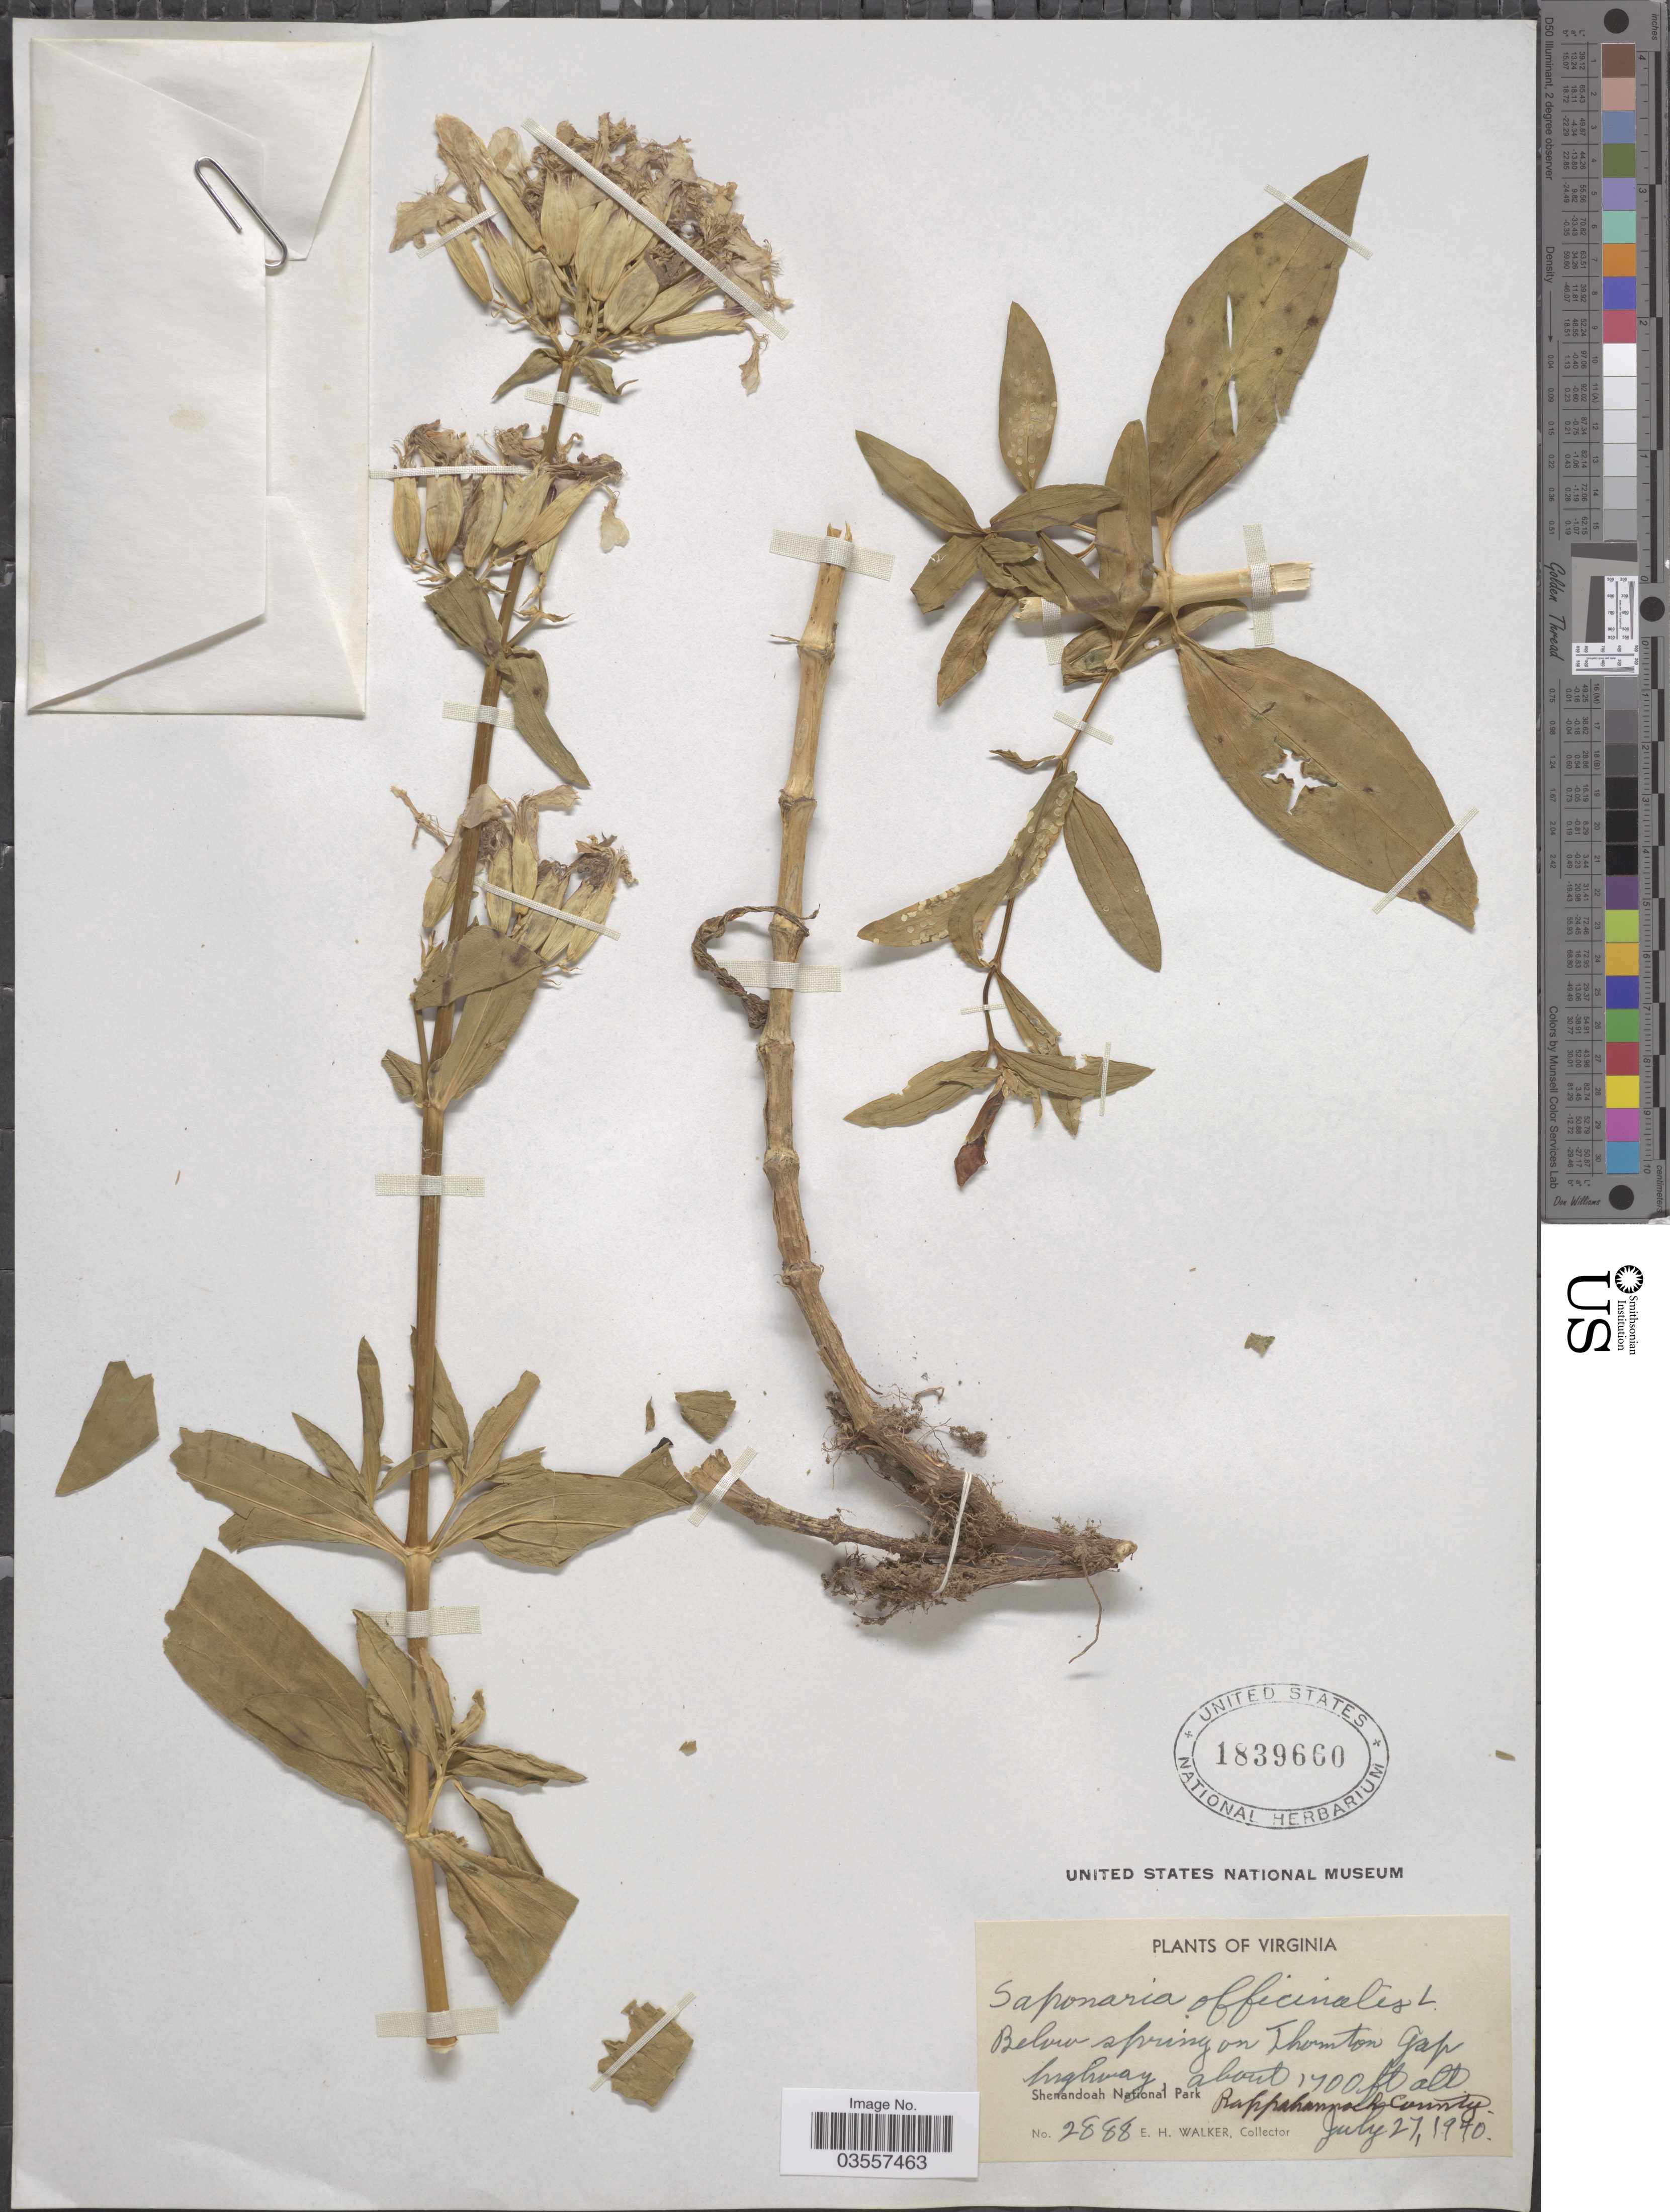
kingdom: Plantae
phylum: Tracheophyta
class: Magnoliopsida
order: Caryophyllales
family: Caryophyllaceae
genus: Saponaria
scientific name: Saponaria officinalis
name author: L.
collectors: E. H. Walker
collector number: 2888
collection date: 1940-07-27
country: United States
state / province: Virginia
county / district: Rappahannock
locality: Below spring on Thornton Gap highway. Shenandoah National Park.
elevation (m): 518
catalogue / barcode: US 1839660